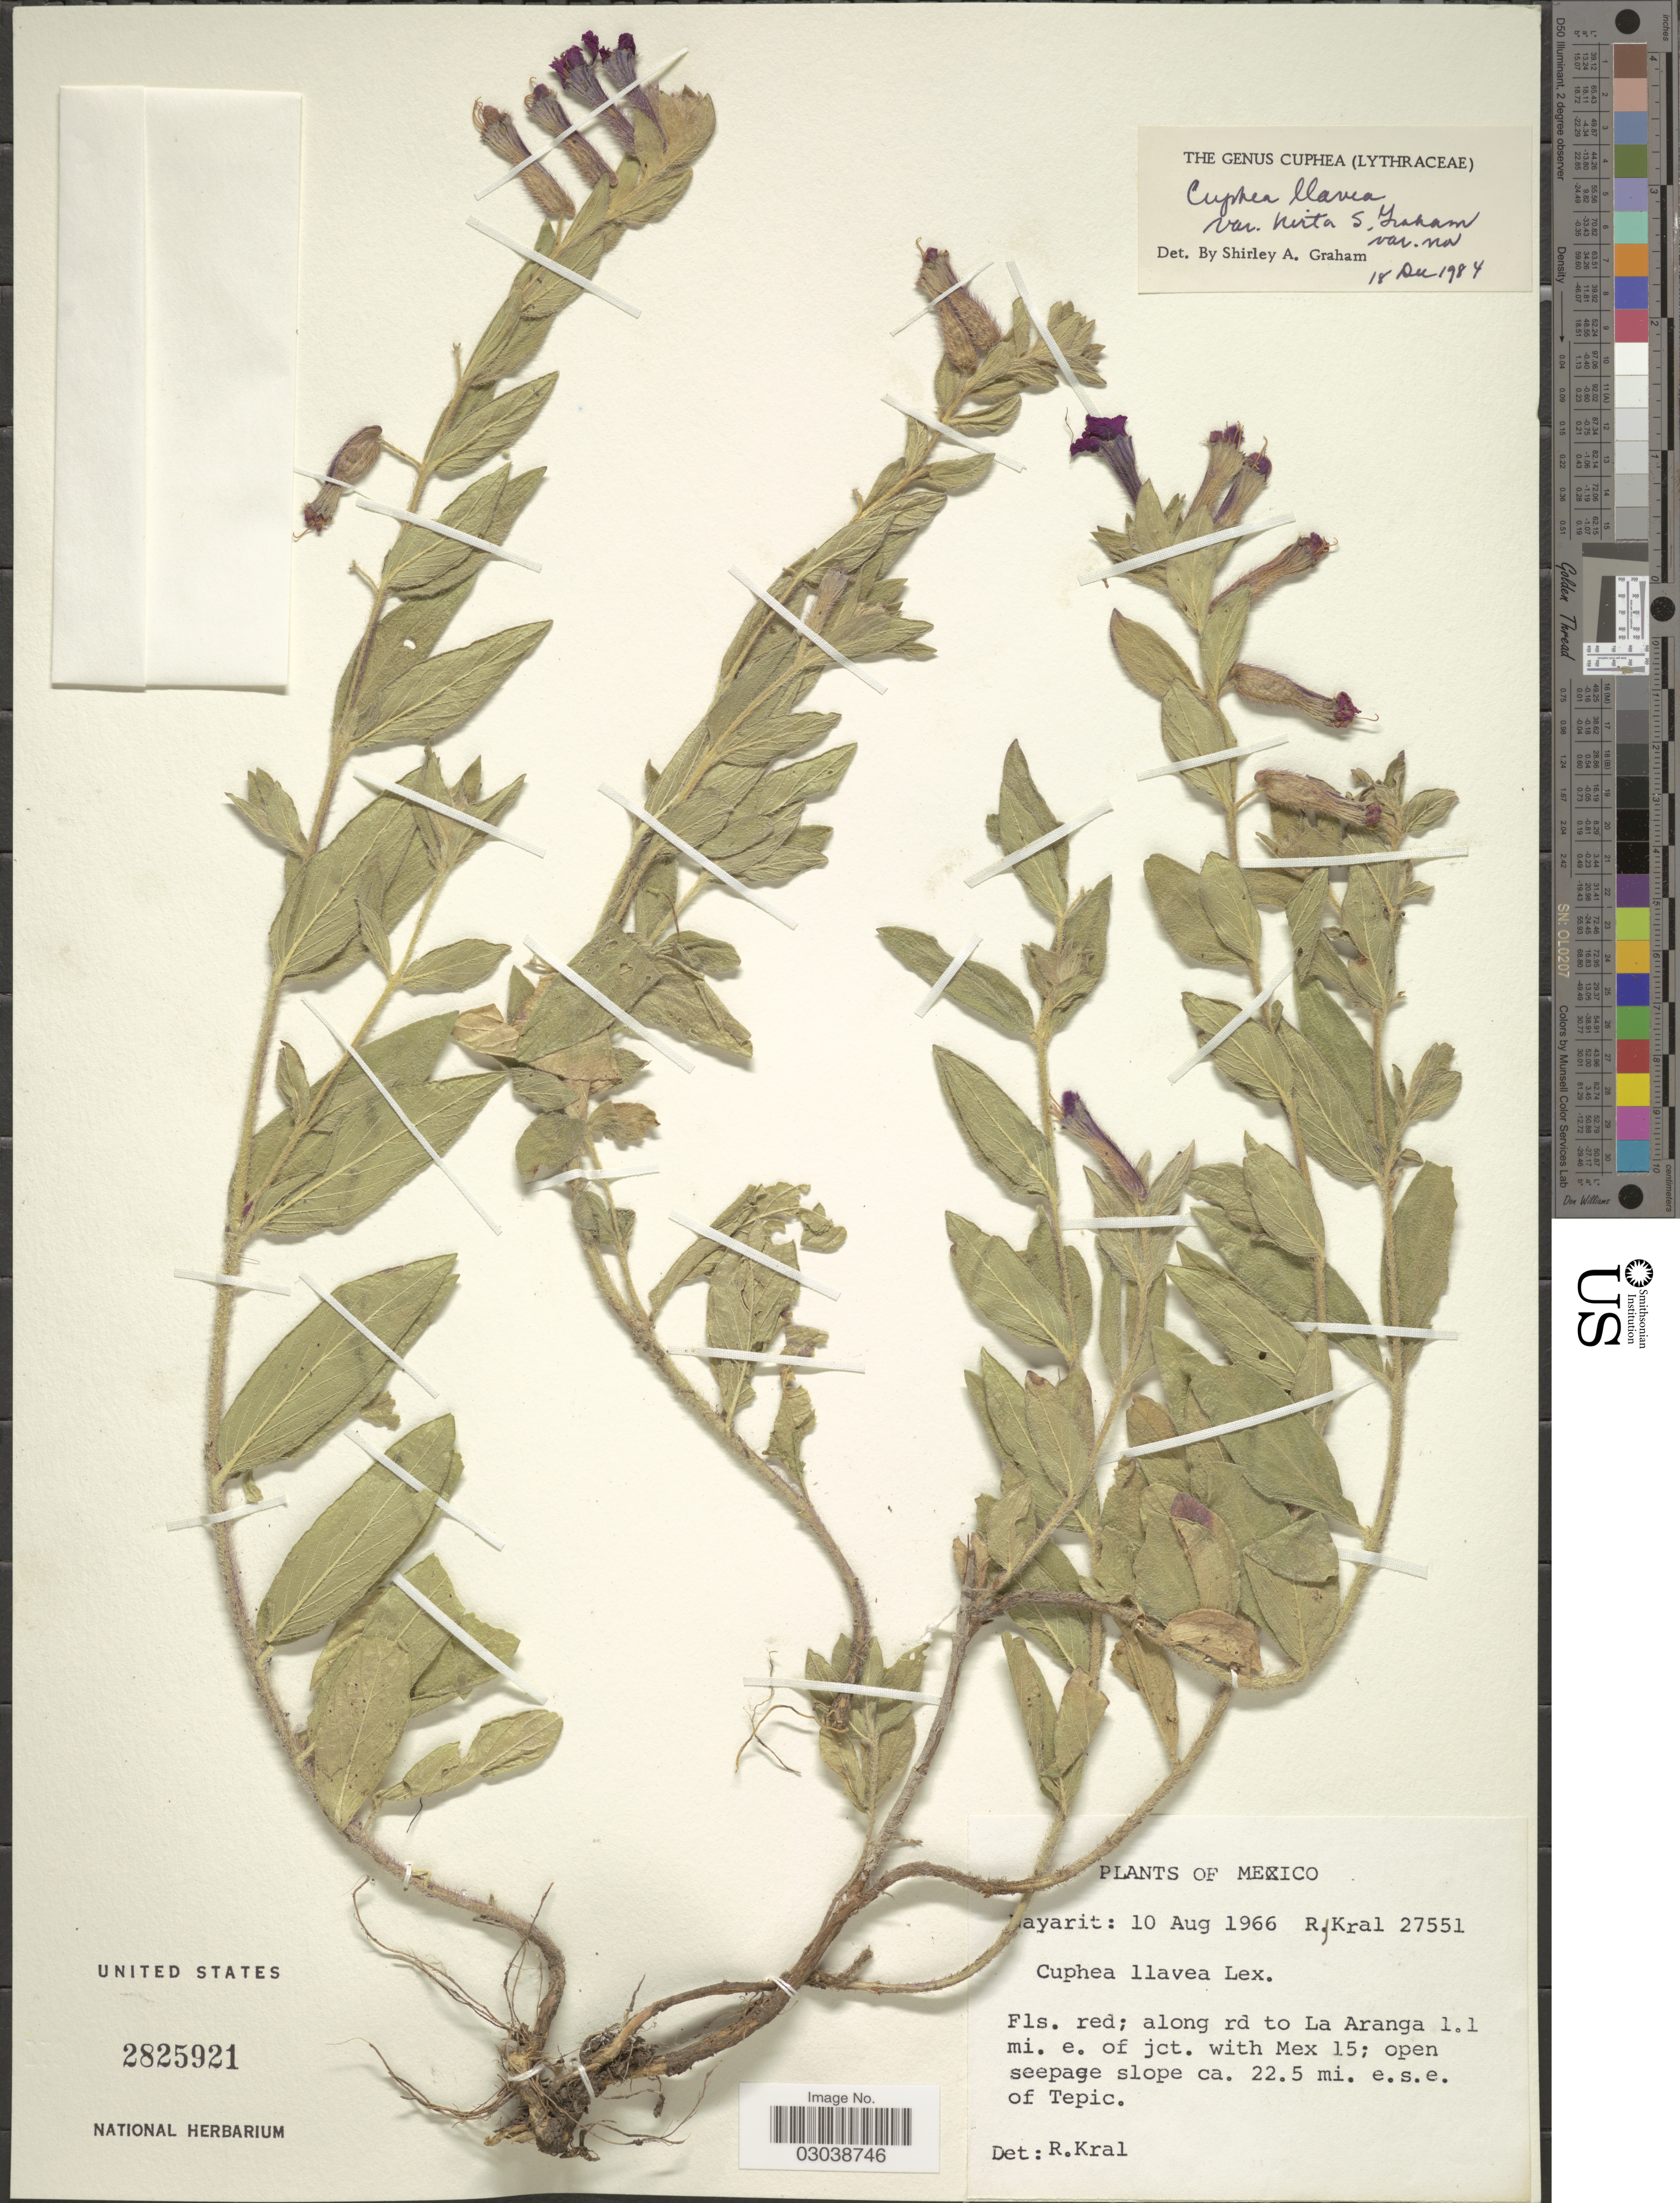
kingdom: Plantae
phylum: Tracheophyta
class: Magnoliopsida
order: Myrtales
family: Lythraceae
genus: Cuphea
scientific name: Cuphea llavea var. hirta S.A. Graham, ined.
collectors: R. Kral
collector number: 27551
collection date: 1966-08-10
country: Mexico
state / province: Nayarit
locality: Along rd to La Aranga 1.1 mi. e. of jct. with Mex. 15; open seepage slope ca. 22.5 mi. e.s.e. of Tepic.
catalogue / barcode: US 2825921